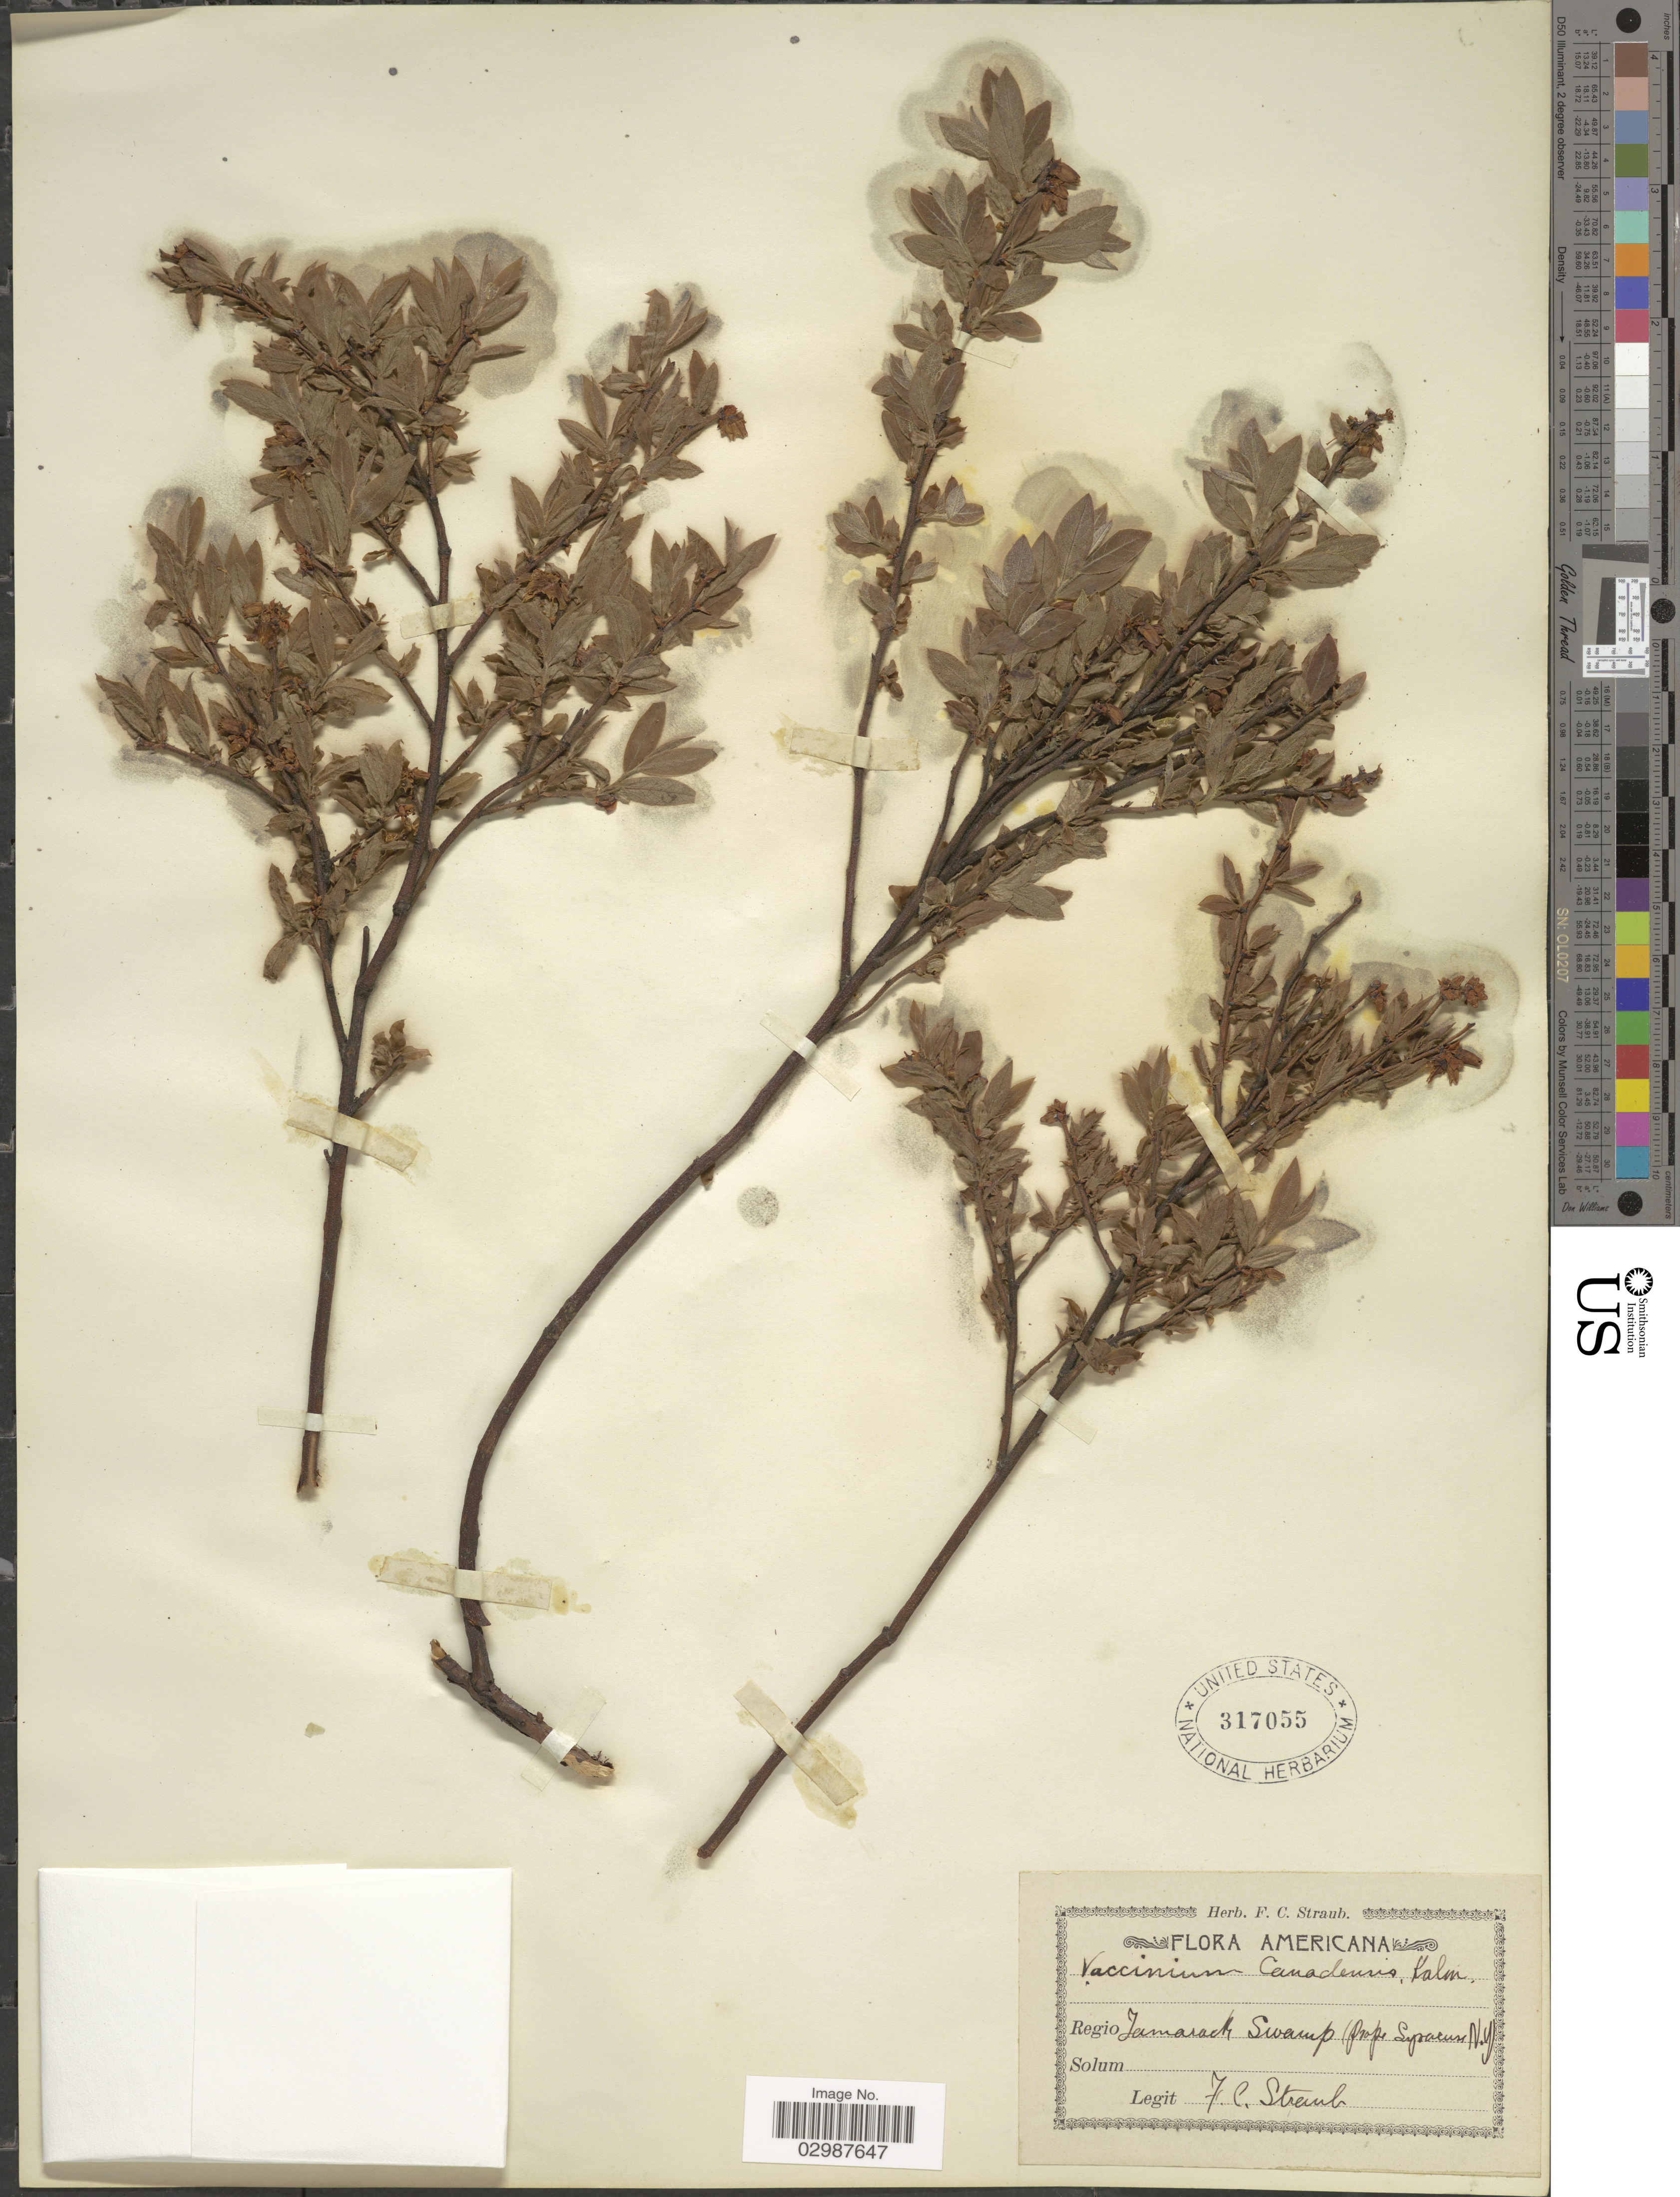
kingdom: Plantae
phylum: Tracheophyta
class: Magnoliopsida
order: Ericales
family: Ericaceae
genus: Vaccinium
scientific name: Vaccinium canadense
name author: Kalm ex Richardson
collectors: F. Straub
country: United States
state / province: New York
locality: Regio Tamarack Swamp (Prope Syracuse).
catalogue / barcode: US 317055